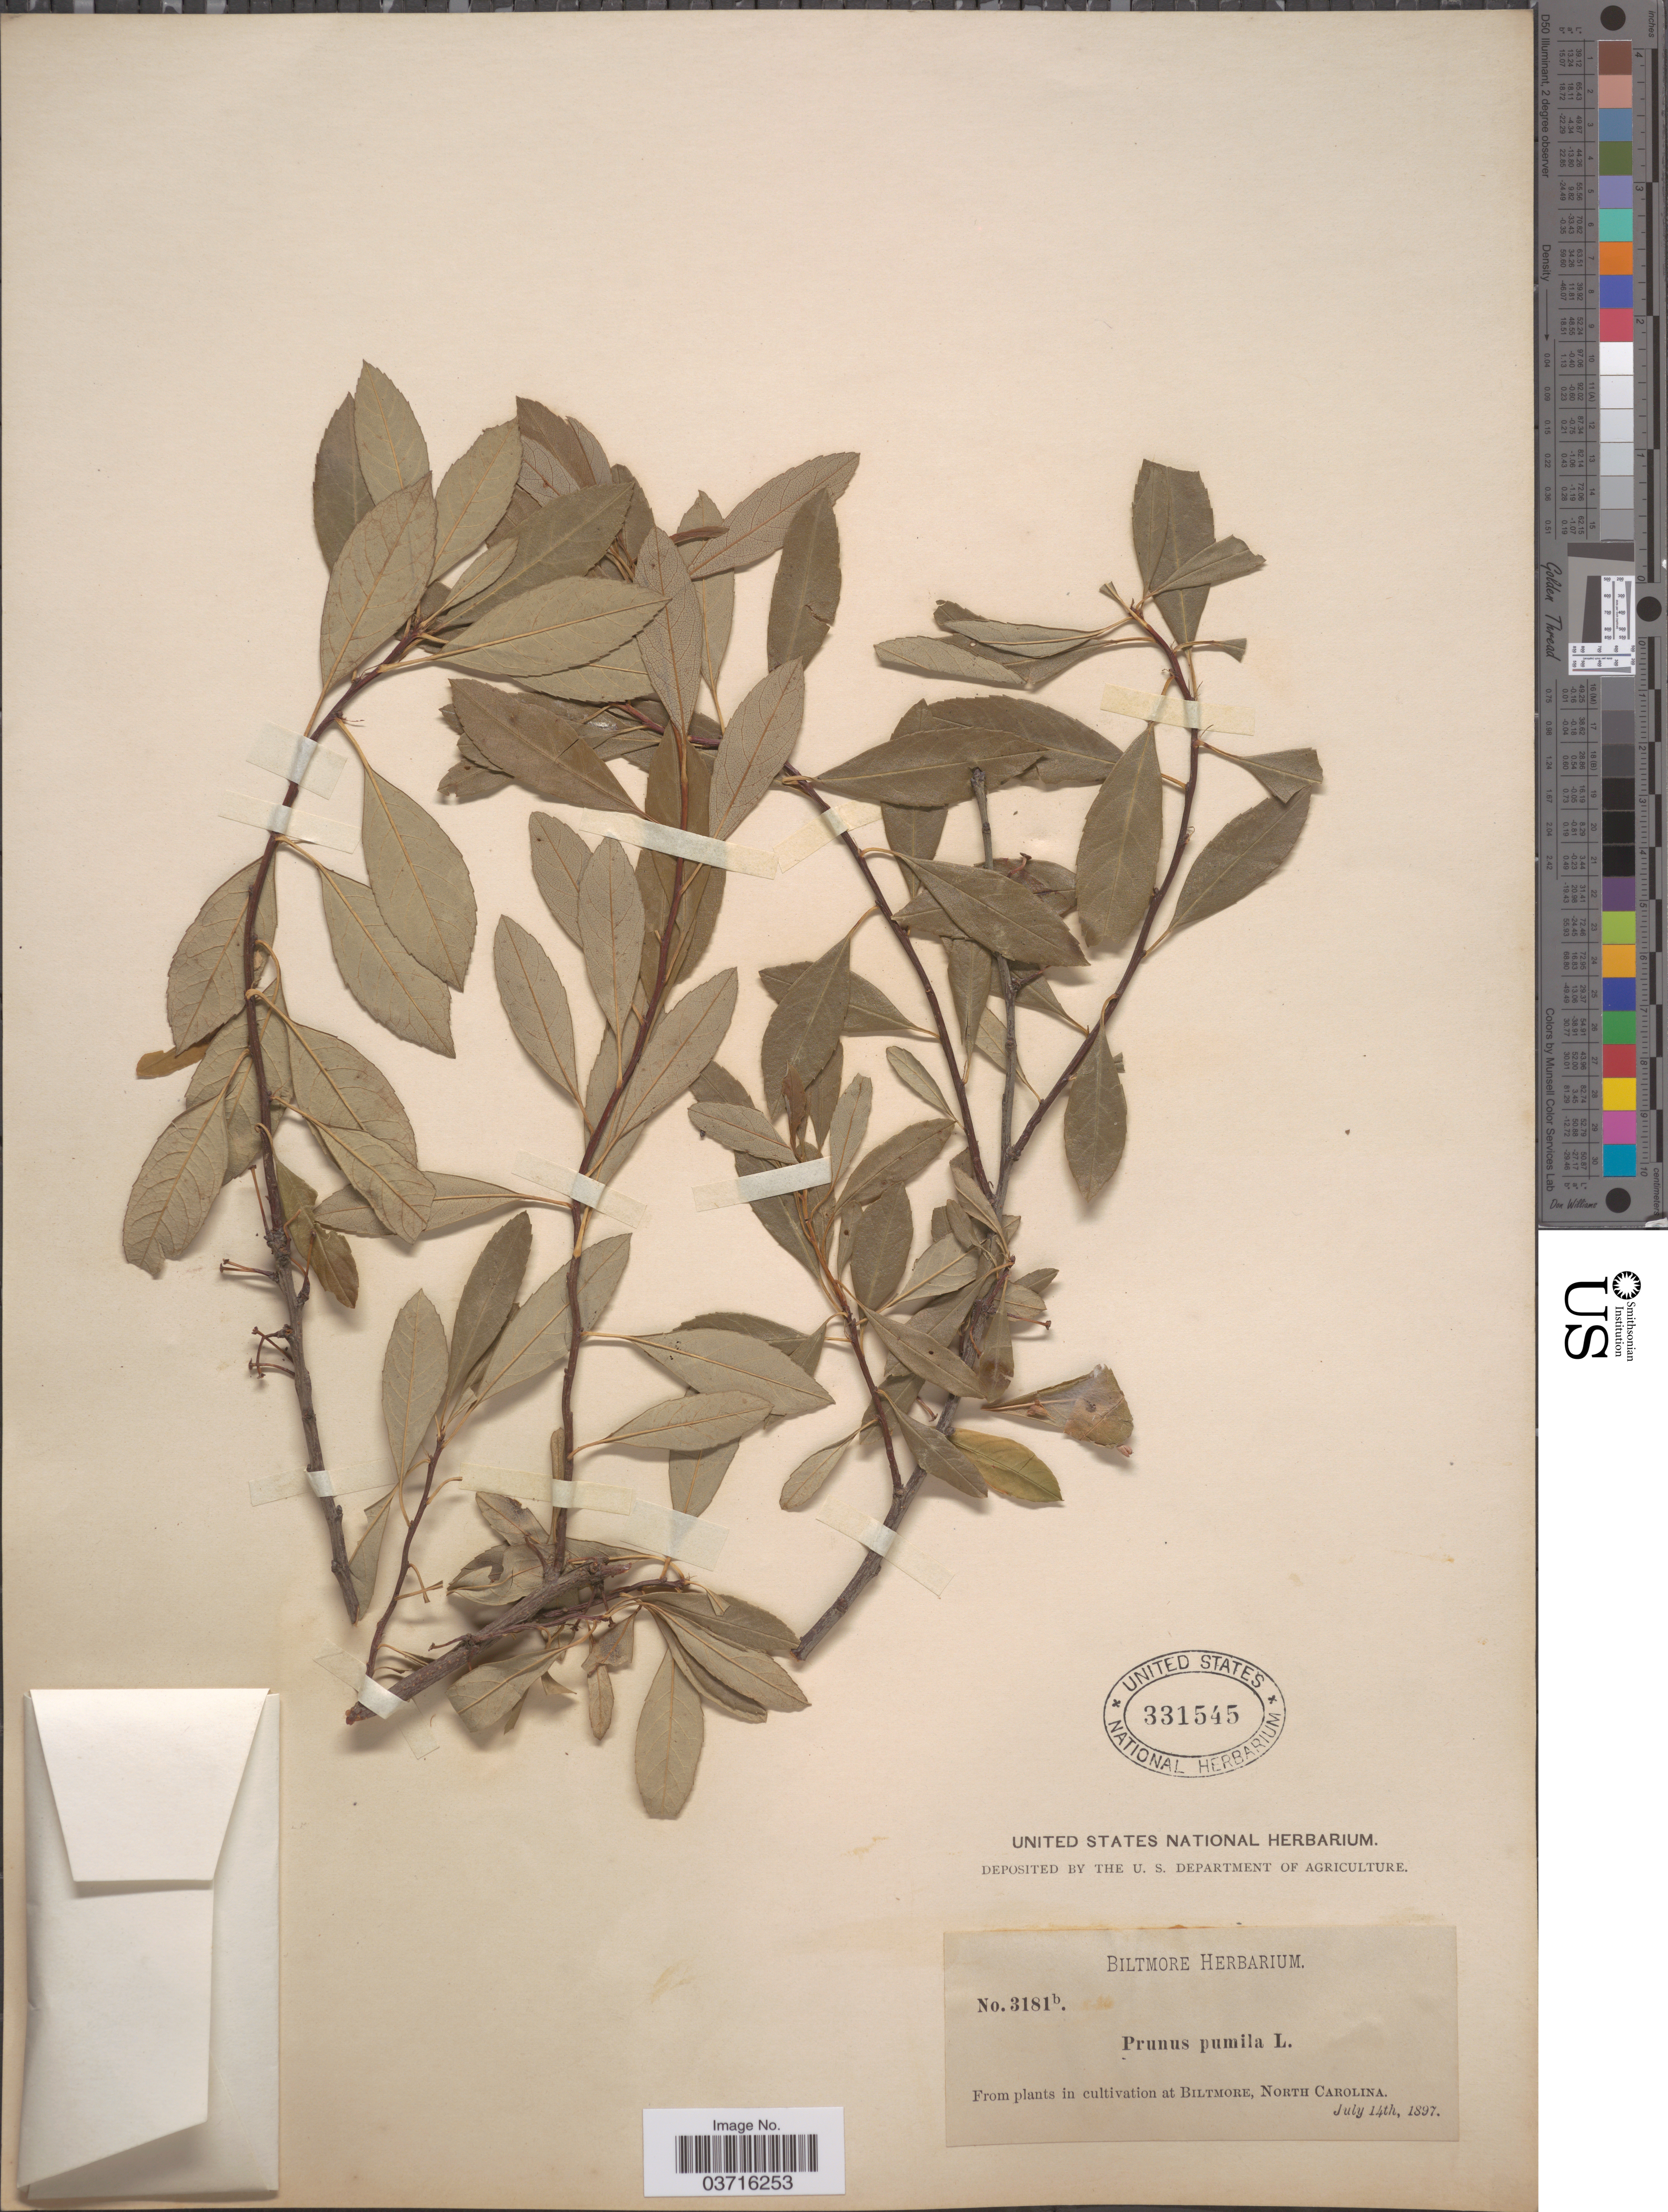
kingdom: Plantae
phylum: Tracheophyta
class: Magnoliopsida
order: Rosales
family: Rosaceae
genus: Prunus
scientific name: Prunus pumila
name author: L.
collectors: ex herb. Biltmore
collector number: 3181b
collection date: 1897-07-14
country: United States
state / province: North Carolina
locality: At Biltmore.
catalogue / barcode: US 331545